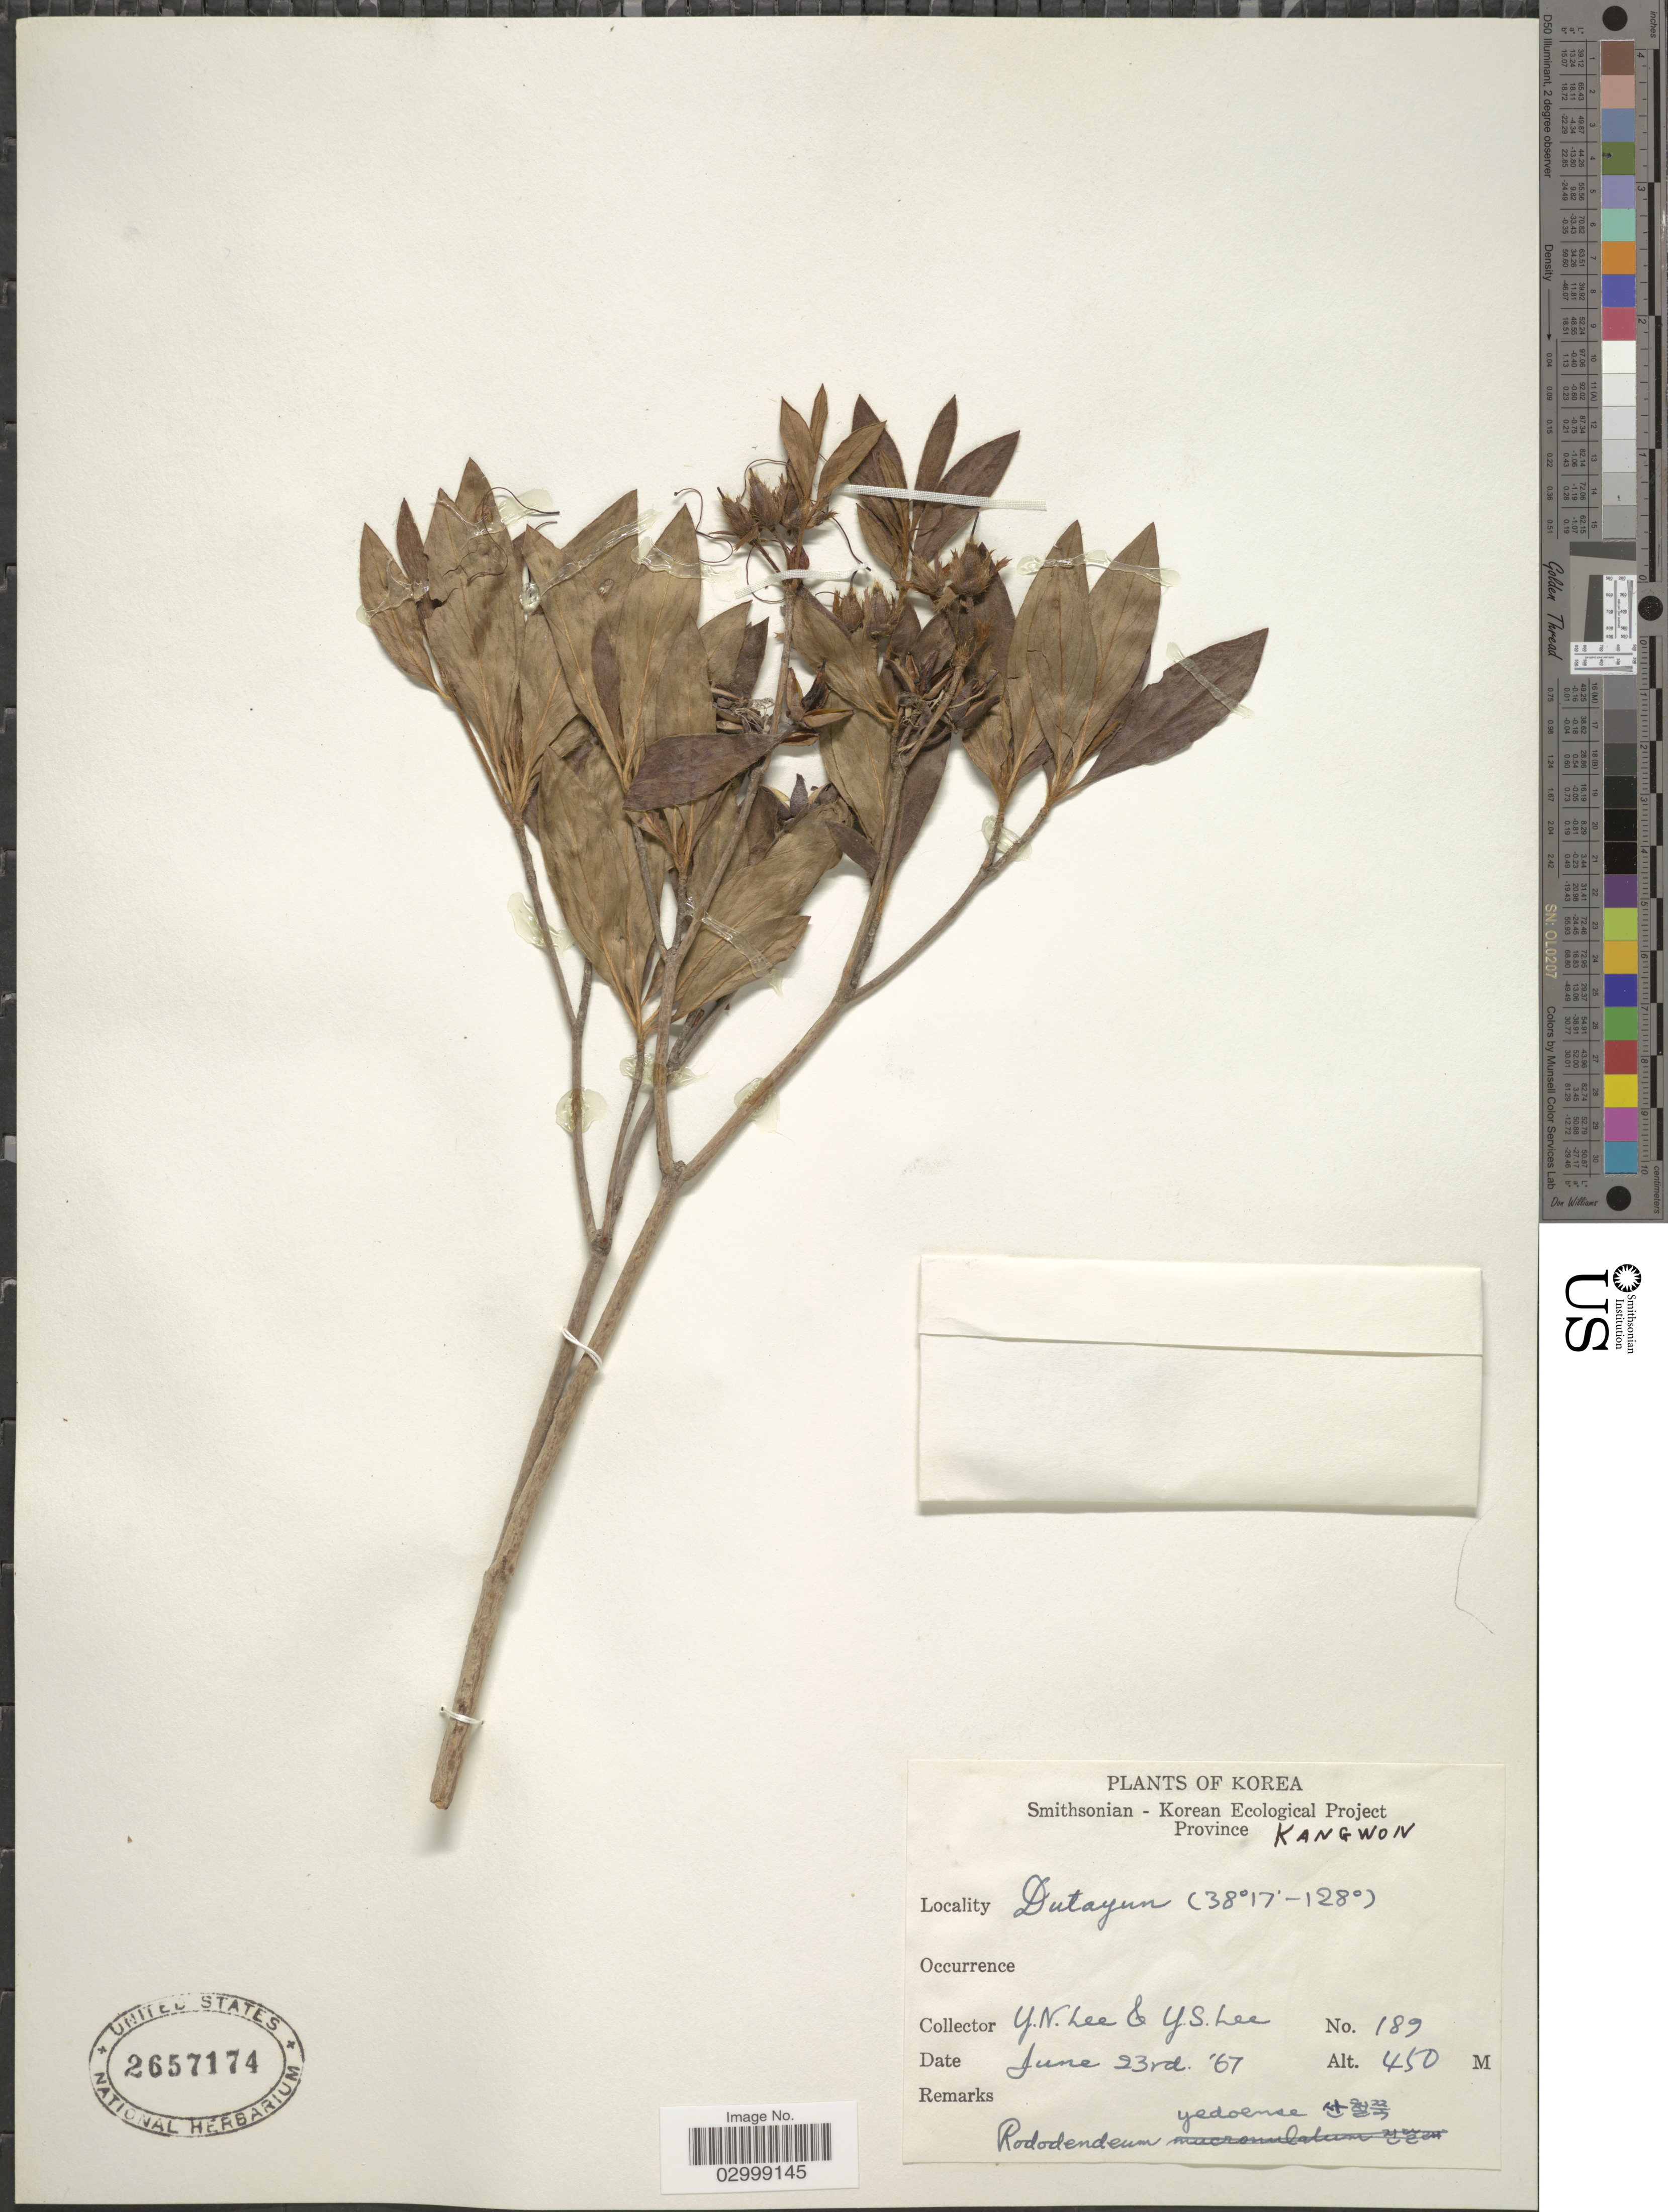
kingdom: Plantae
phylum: Tracheophyta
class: Magnoliopsida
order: Ericales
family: Ericaceae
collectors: Y. N. Lee & Y. S. Lee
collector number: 189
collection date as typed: Transcribed d/m/y: 23/6/67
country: North Korea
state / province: Kangwon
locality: Dutayun.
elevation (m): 450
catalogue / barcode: US 2657174